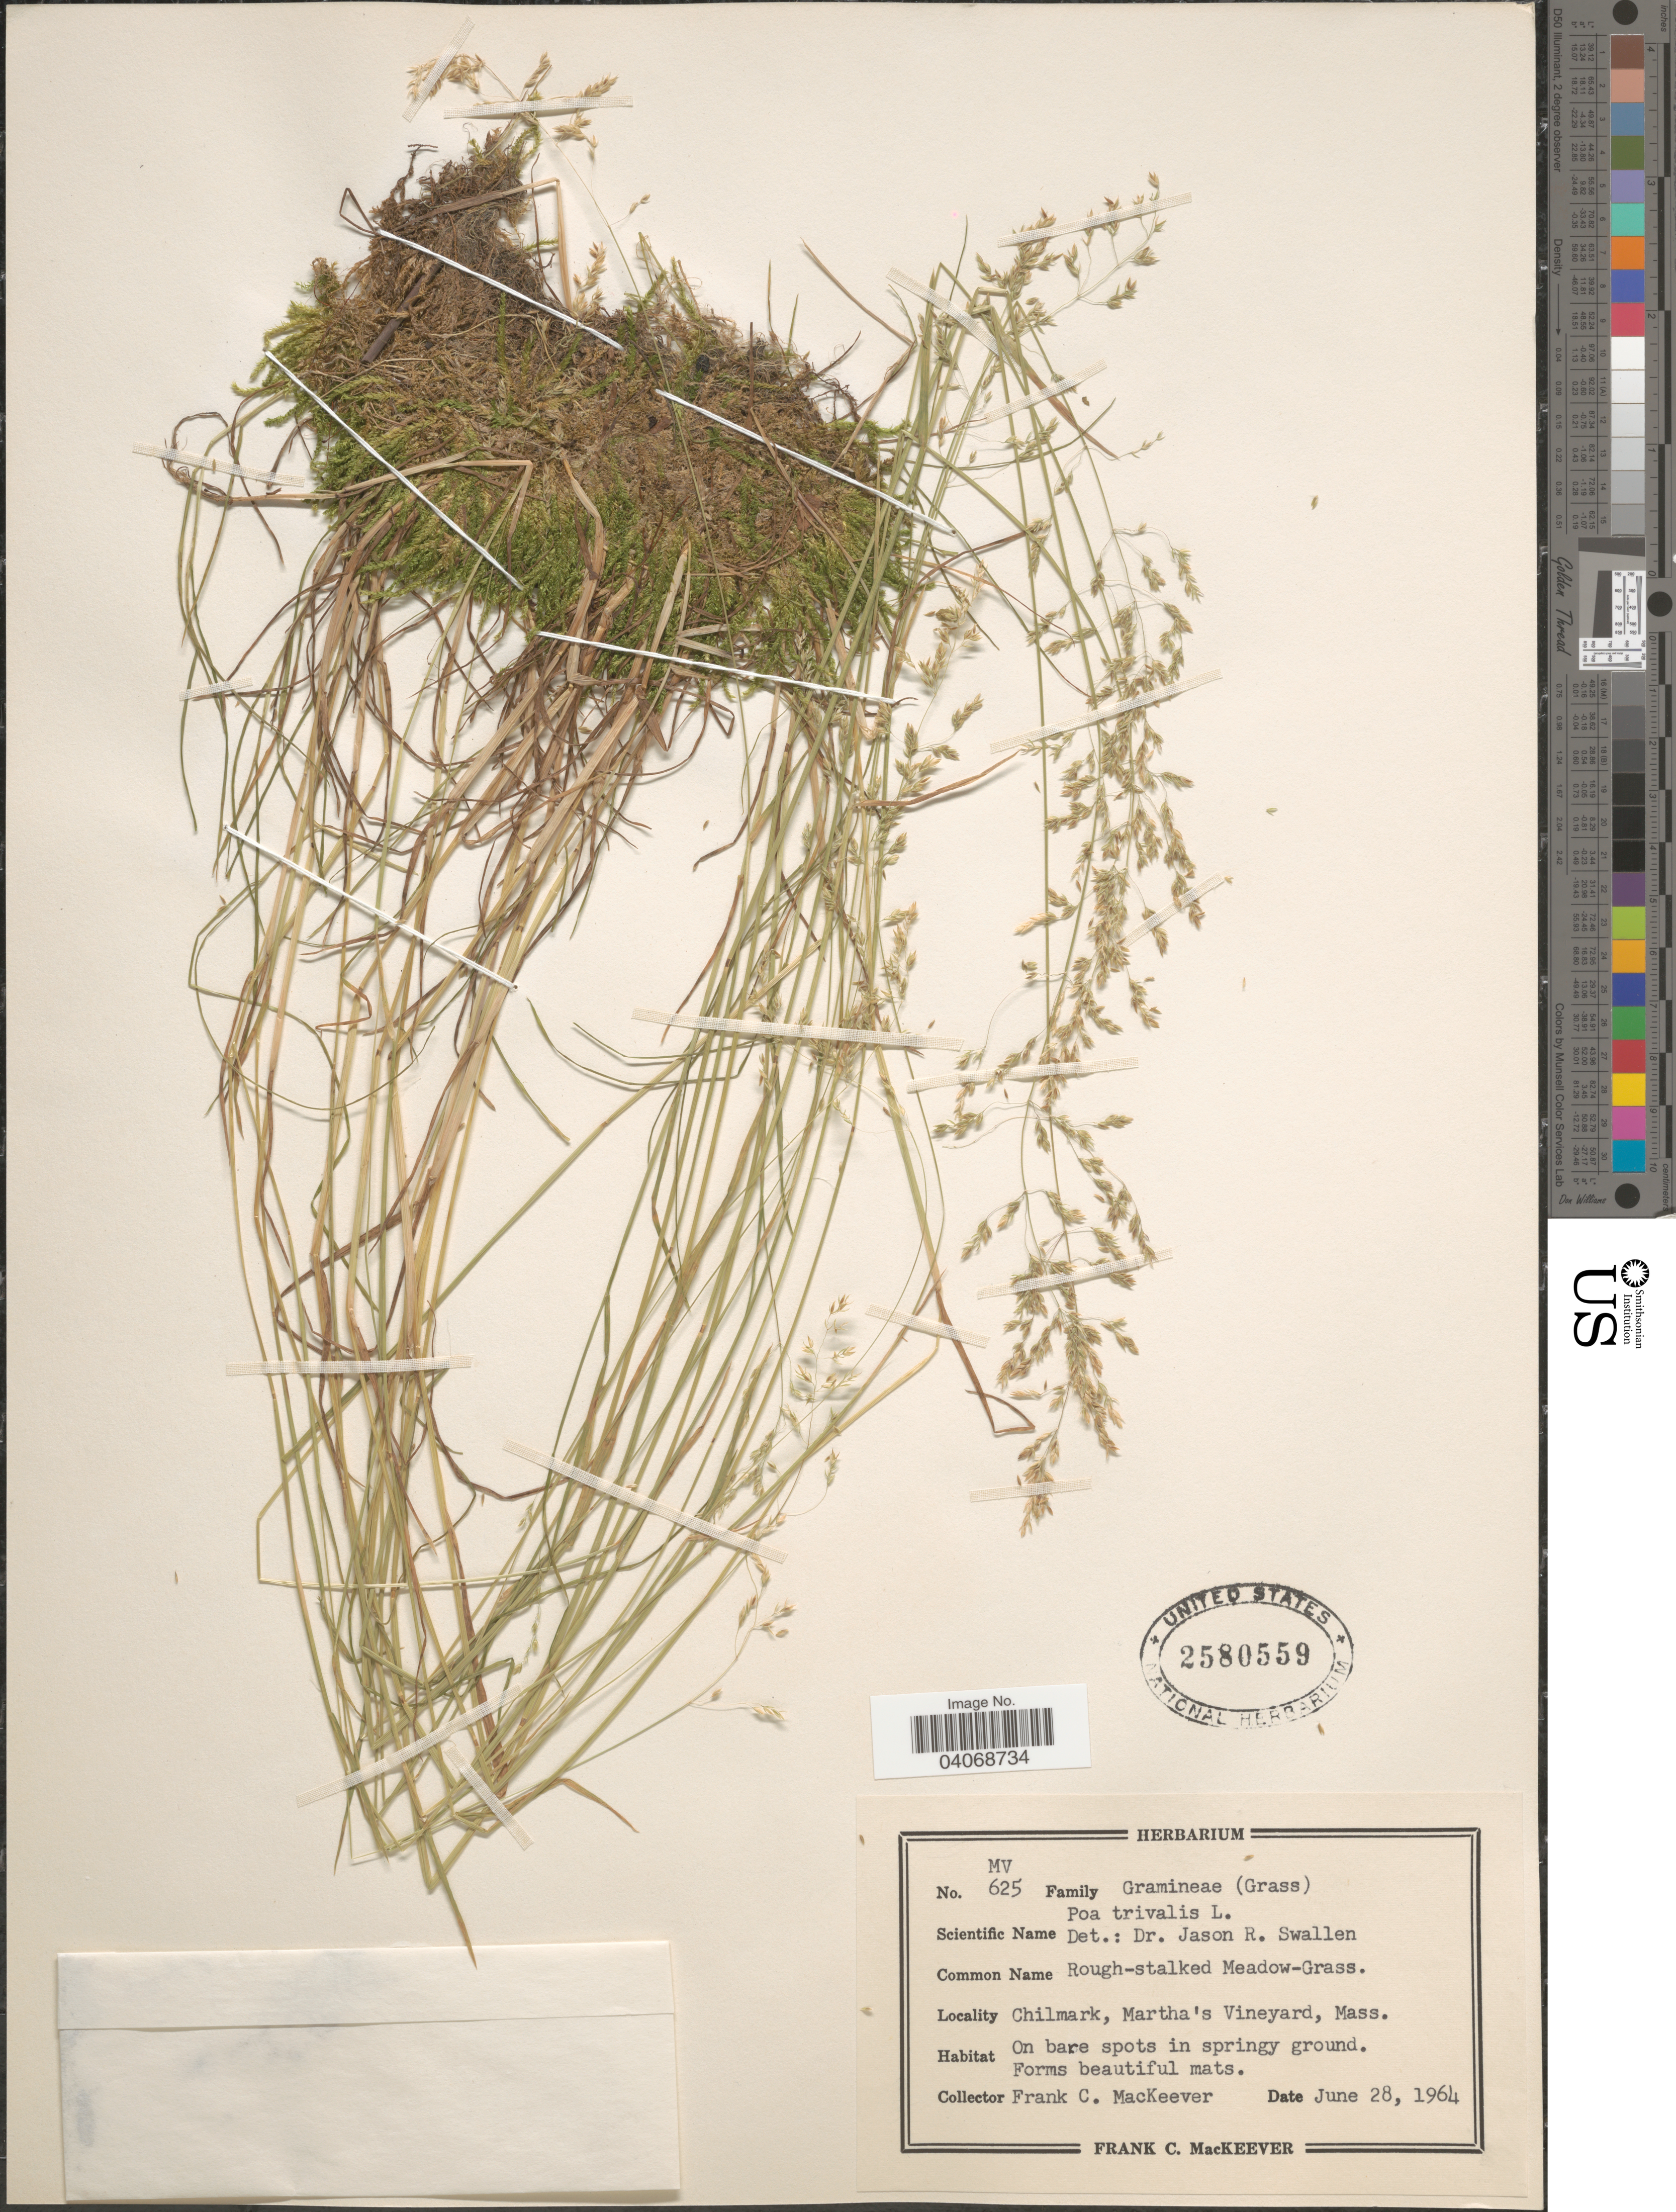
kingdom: Plantae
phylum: Tracheophyta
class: Liliopsida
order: Poales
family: Poaceae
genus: Poa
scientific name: Poa trivialis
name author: L.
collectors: F. C. MacKeever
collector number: MV625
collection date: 1964-06-28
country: United States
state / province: Massachusetts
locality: Chilmark, Martha's Vineyard.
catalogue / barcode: US 2580559